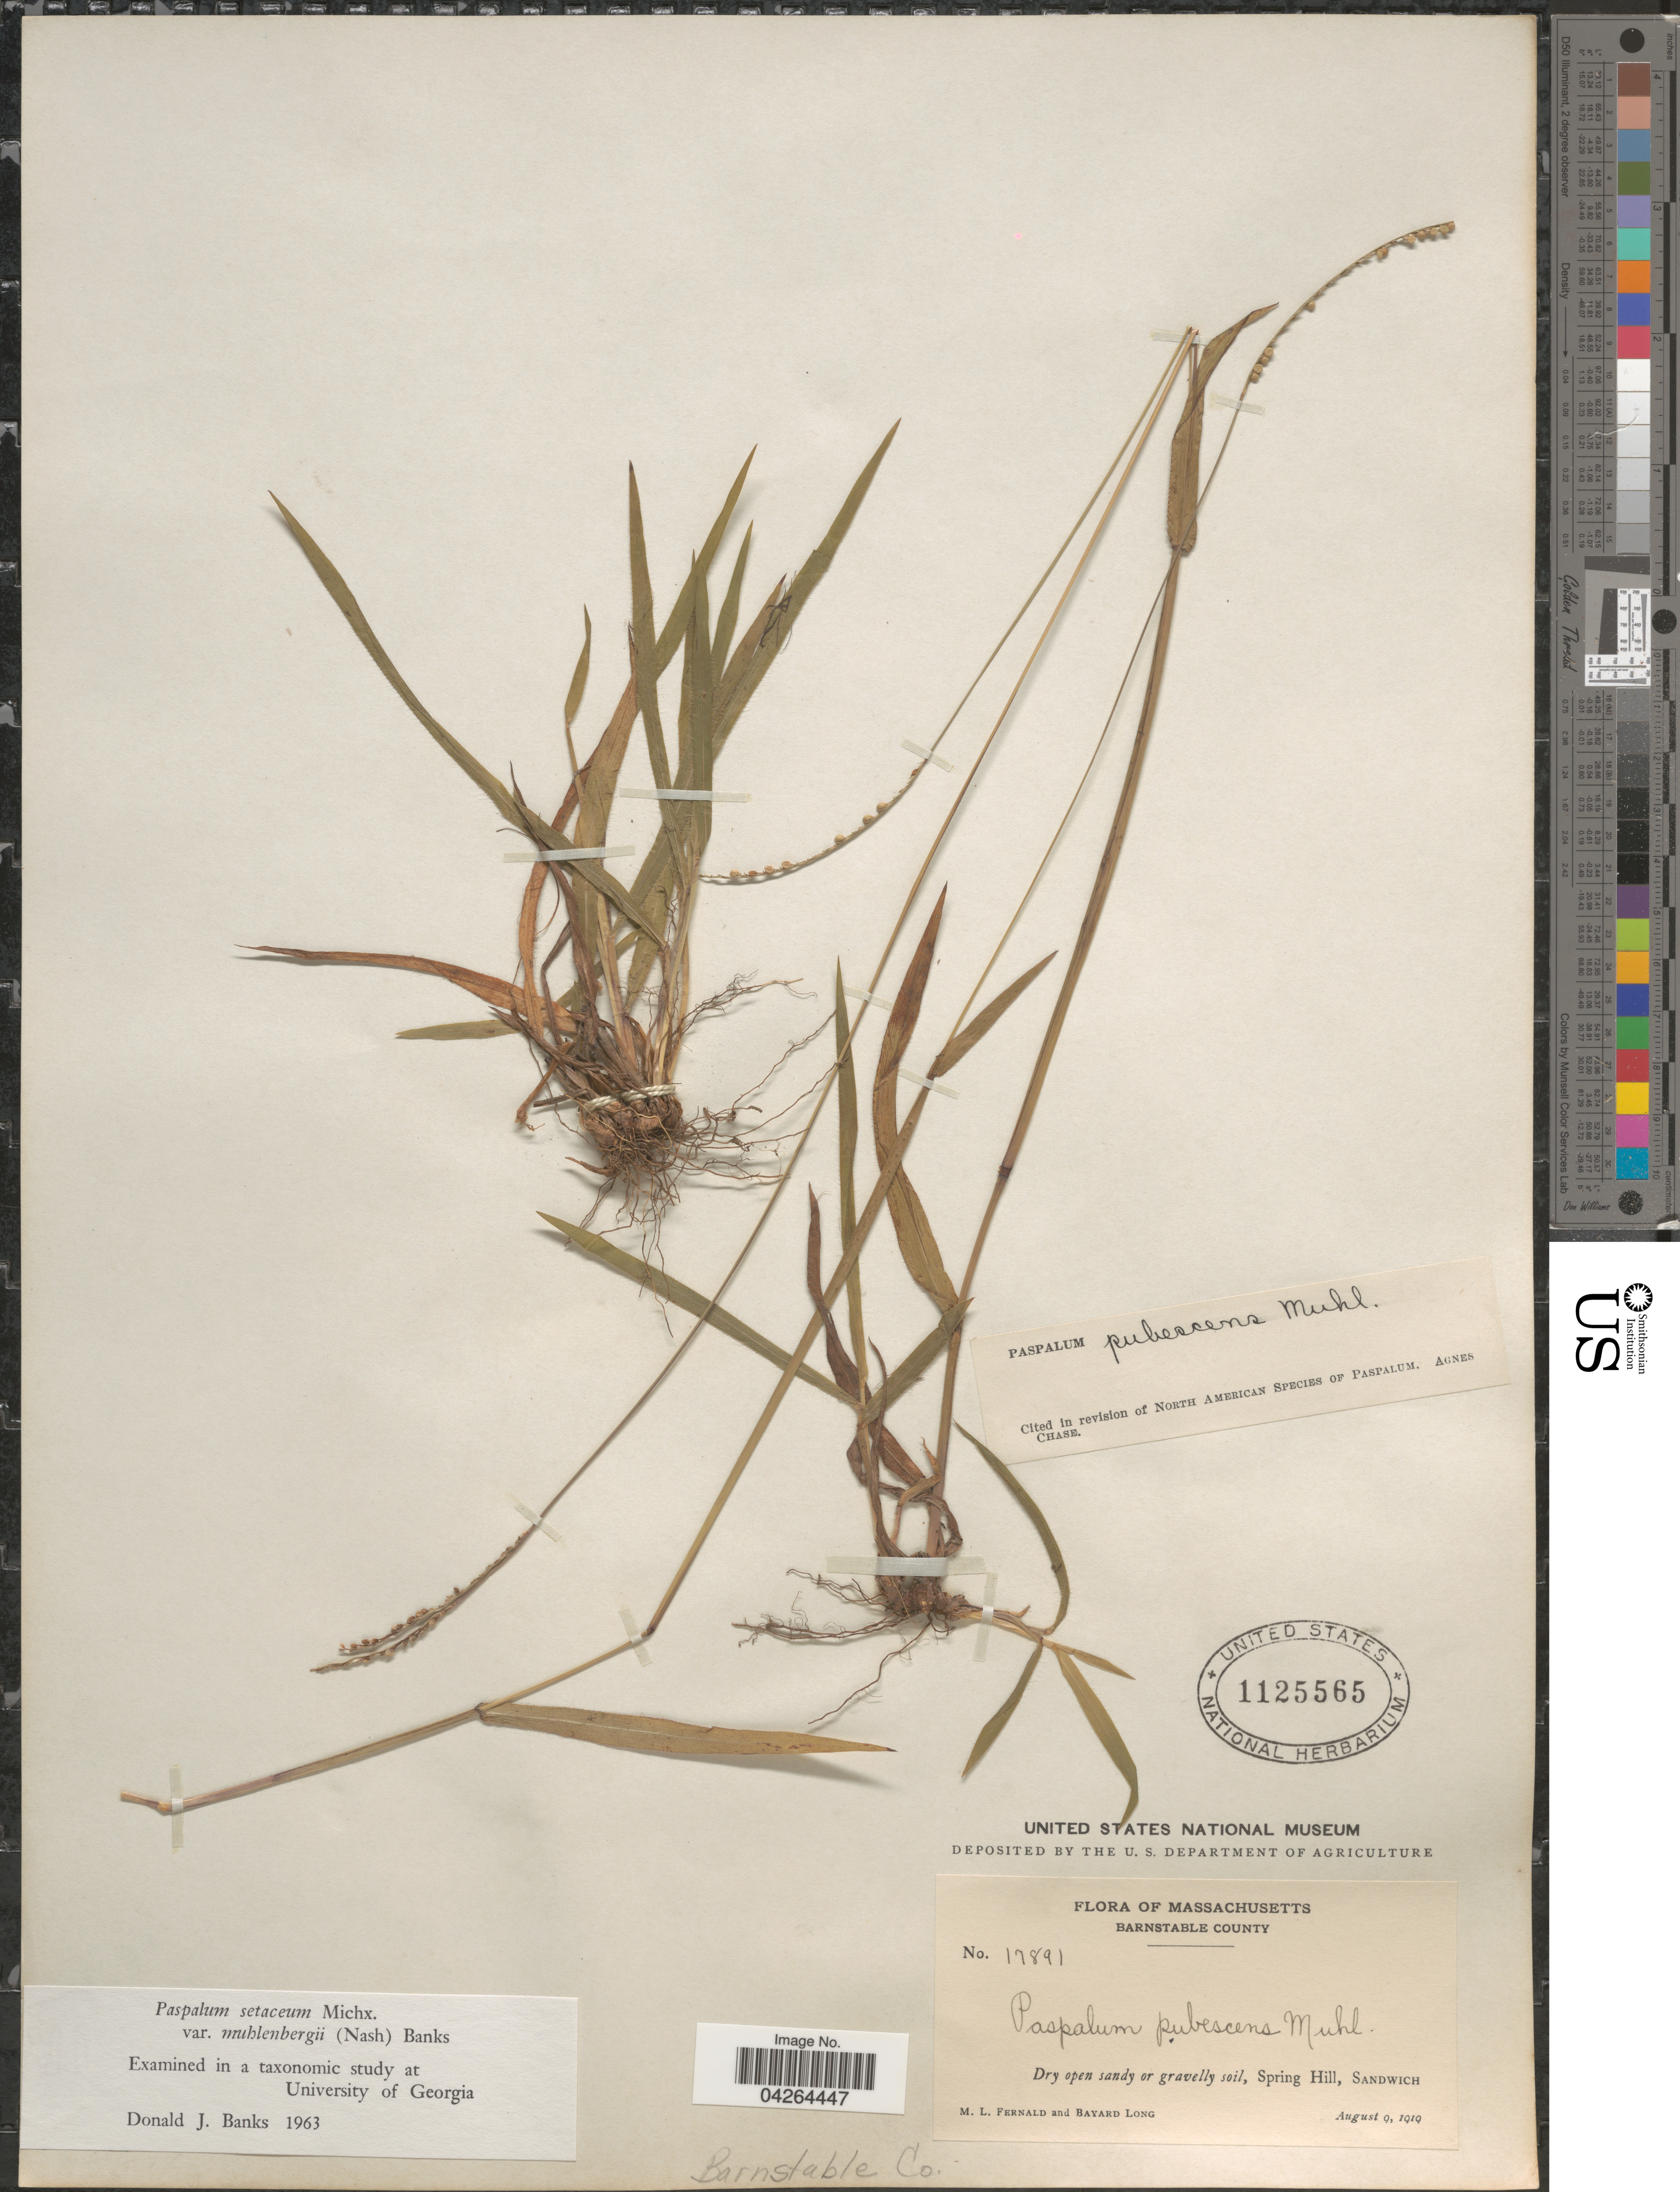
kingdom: Plantae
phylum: Tracheophyta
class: Liliopsida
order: Poales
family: Poaceae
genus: Paspalum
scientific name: Paspalum setaceum var. muhlenbergii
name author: (Nash) D.J. Banks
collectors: M. L. Fernald & B. Long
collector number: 17891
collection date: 1919-08-09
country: United States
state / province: Massachusetts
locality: Barnstable County. Dry open sandy or gravelly soil, Spring Hill, Sandwich. Barnstable Co.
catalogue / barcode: US 1125565